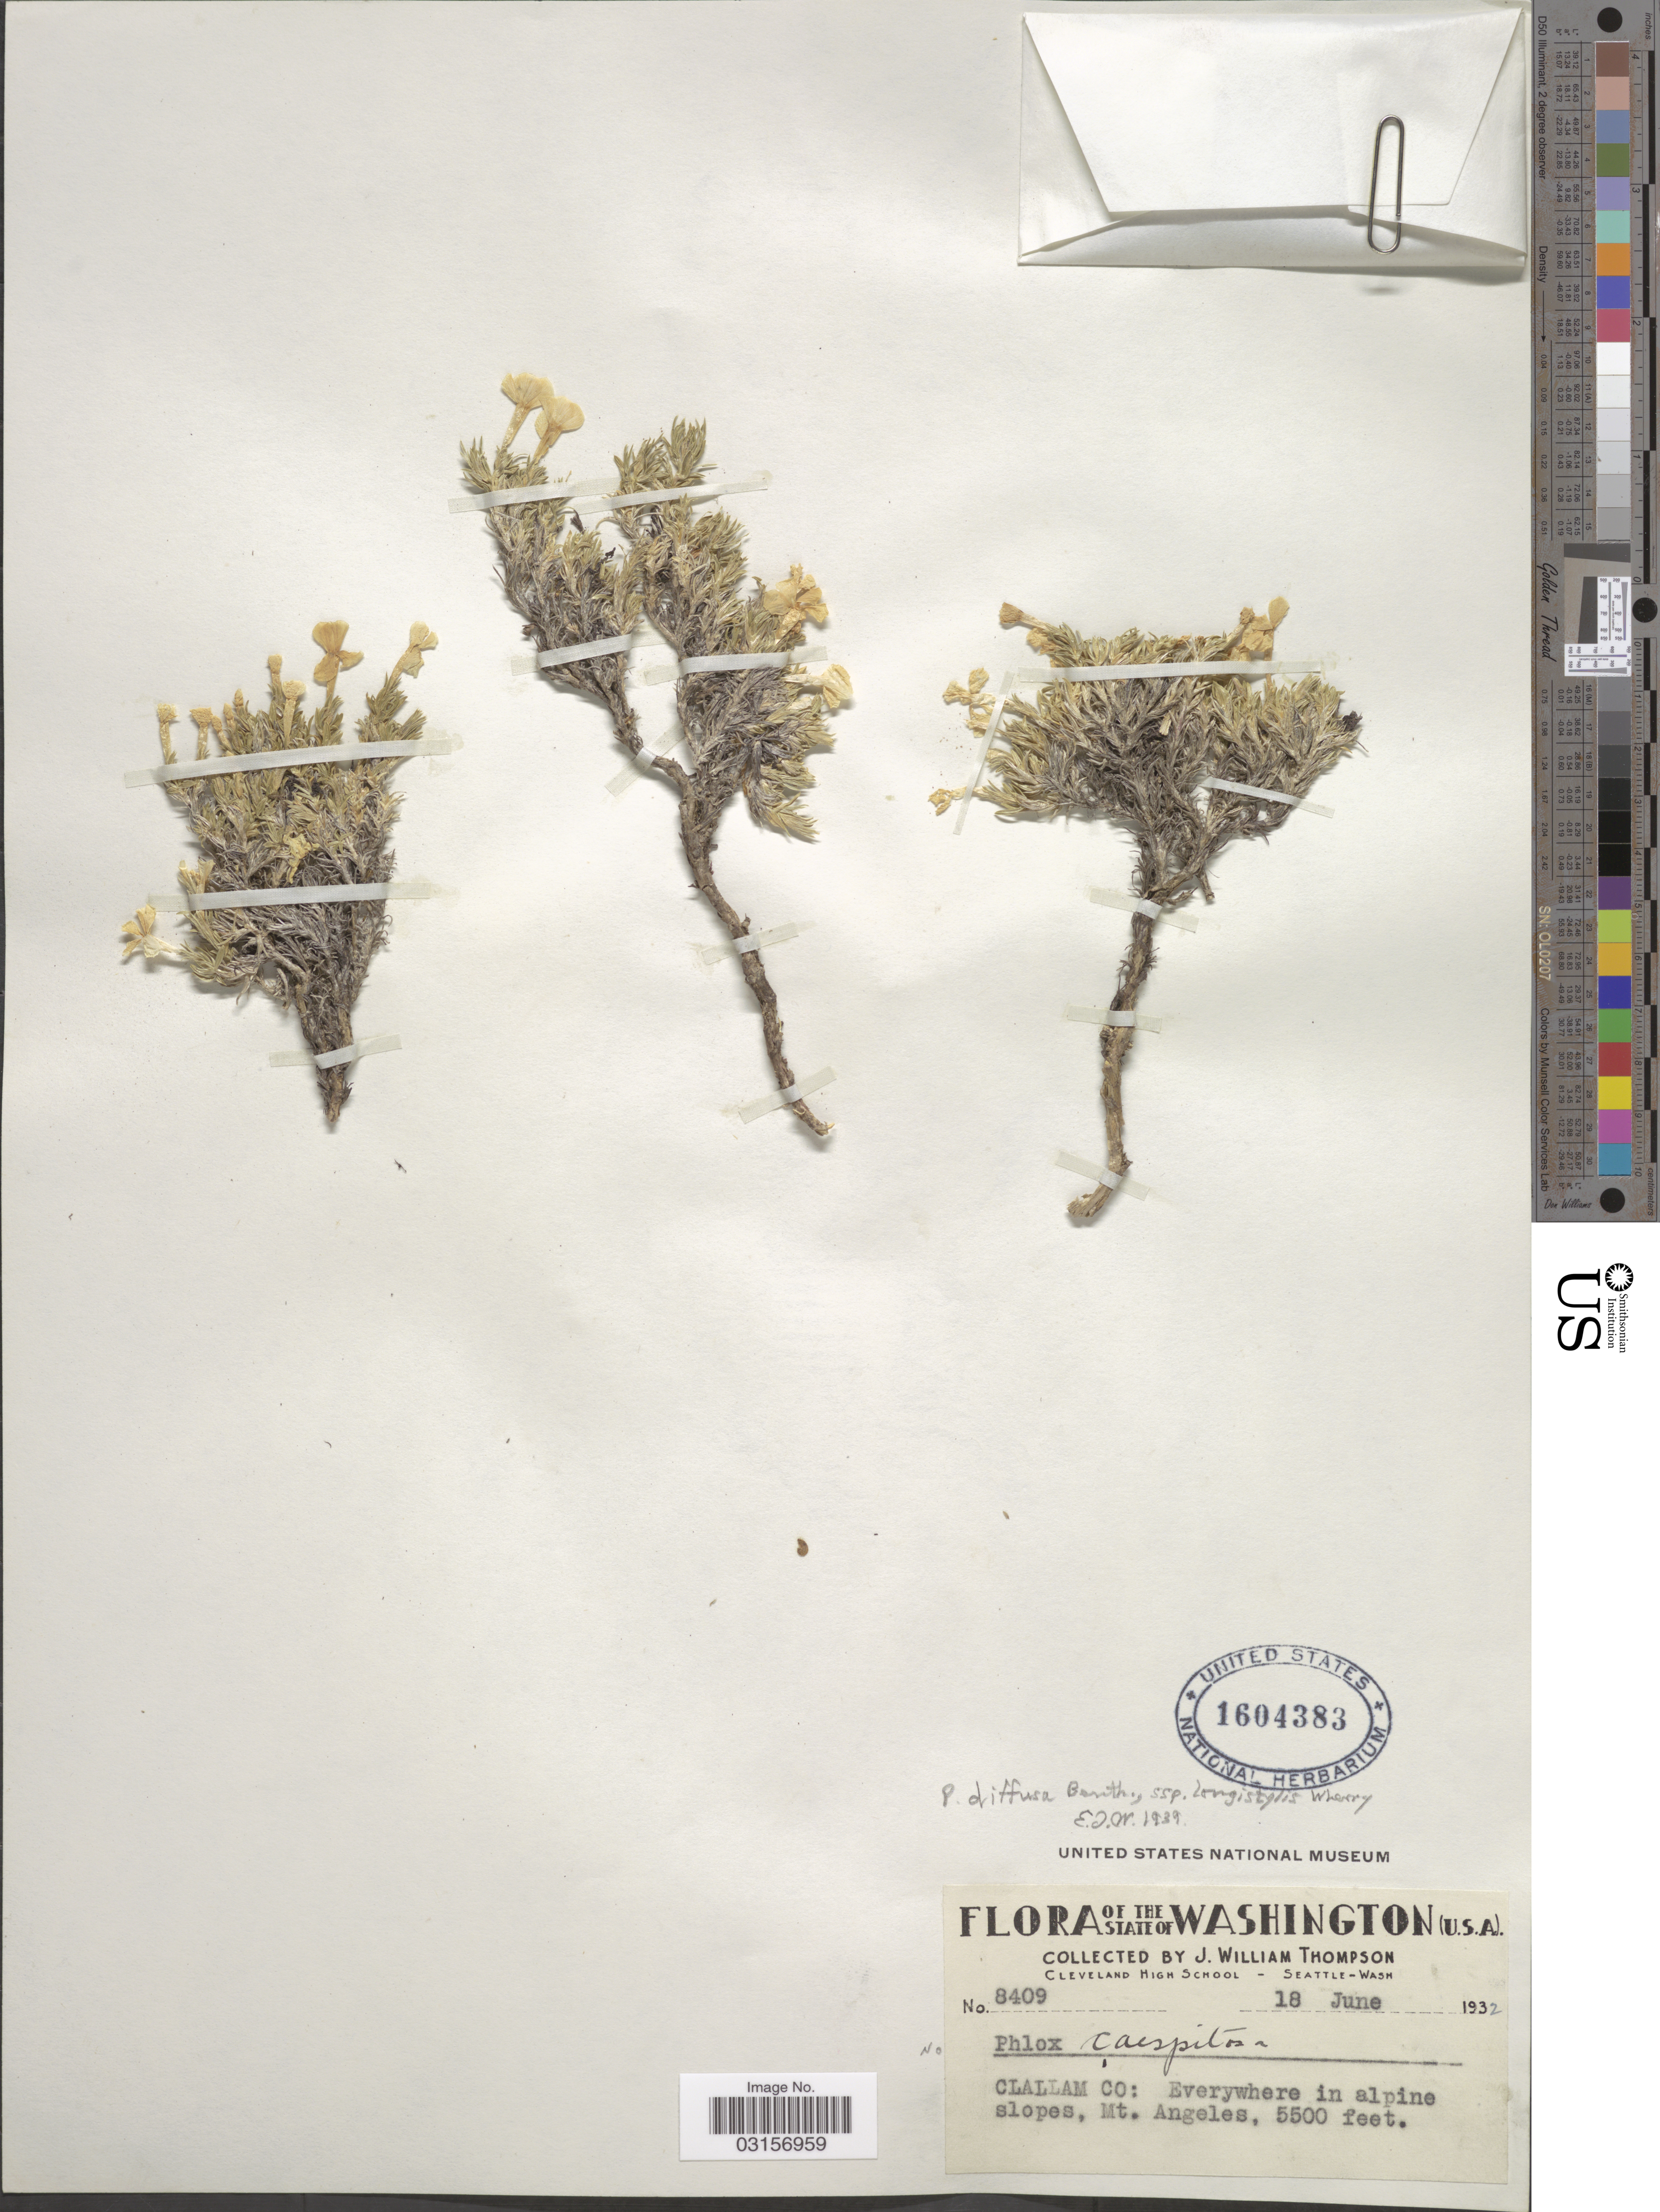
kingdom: Plantae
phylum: Tracheophyta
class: Magnoliopsida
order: Ericales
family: Polemoniaceae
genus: Phlox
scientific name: Phlox diffusa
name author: Benth.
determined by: Mayfield, M. H.; Ferguson, C. J.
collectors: J. W. Thompson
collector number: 8409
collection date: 1932-06-18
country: United States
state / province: Washington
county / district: Clallam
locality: Clallam Co: Everywhere in alpine slopes, Mt. Angeles.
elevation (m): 1676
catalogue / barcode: US 1604383